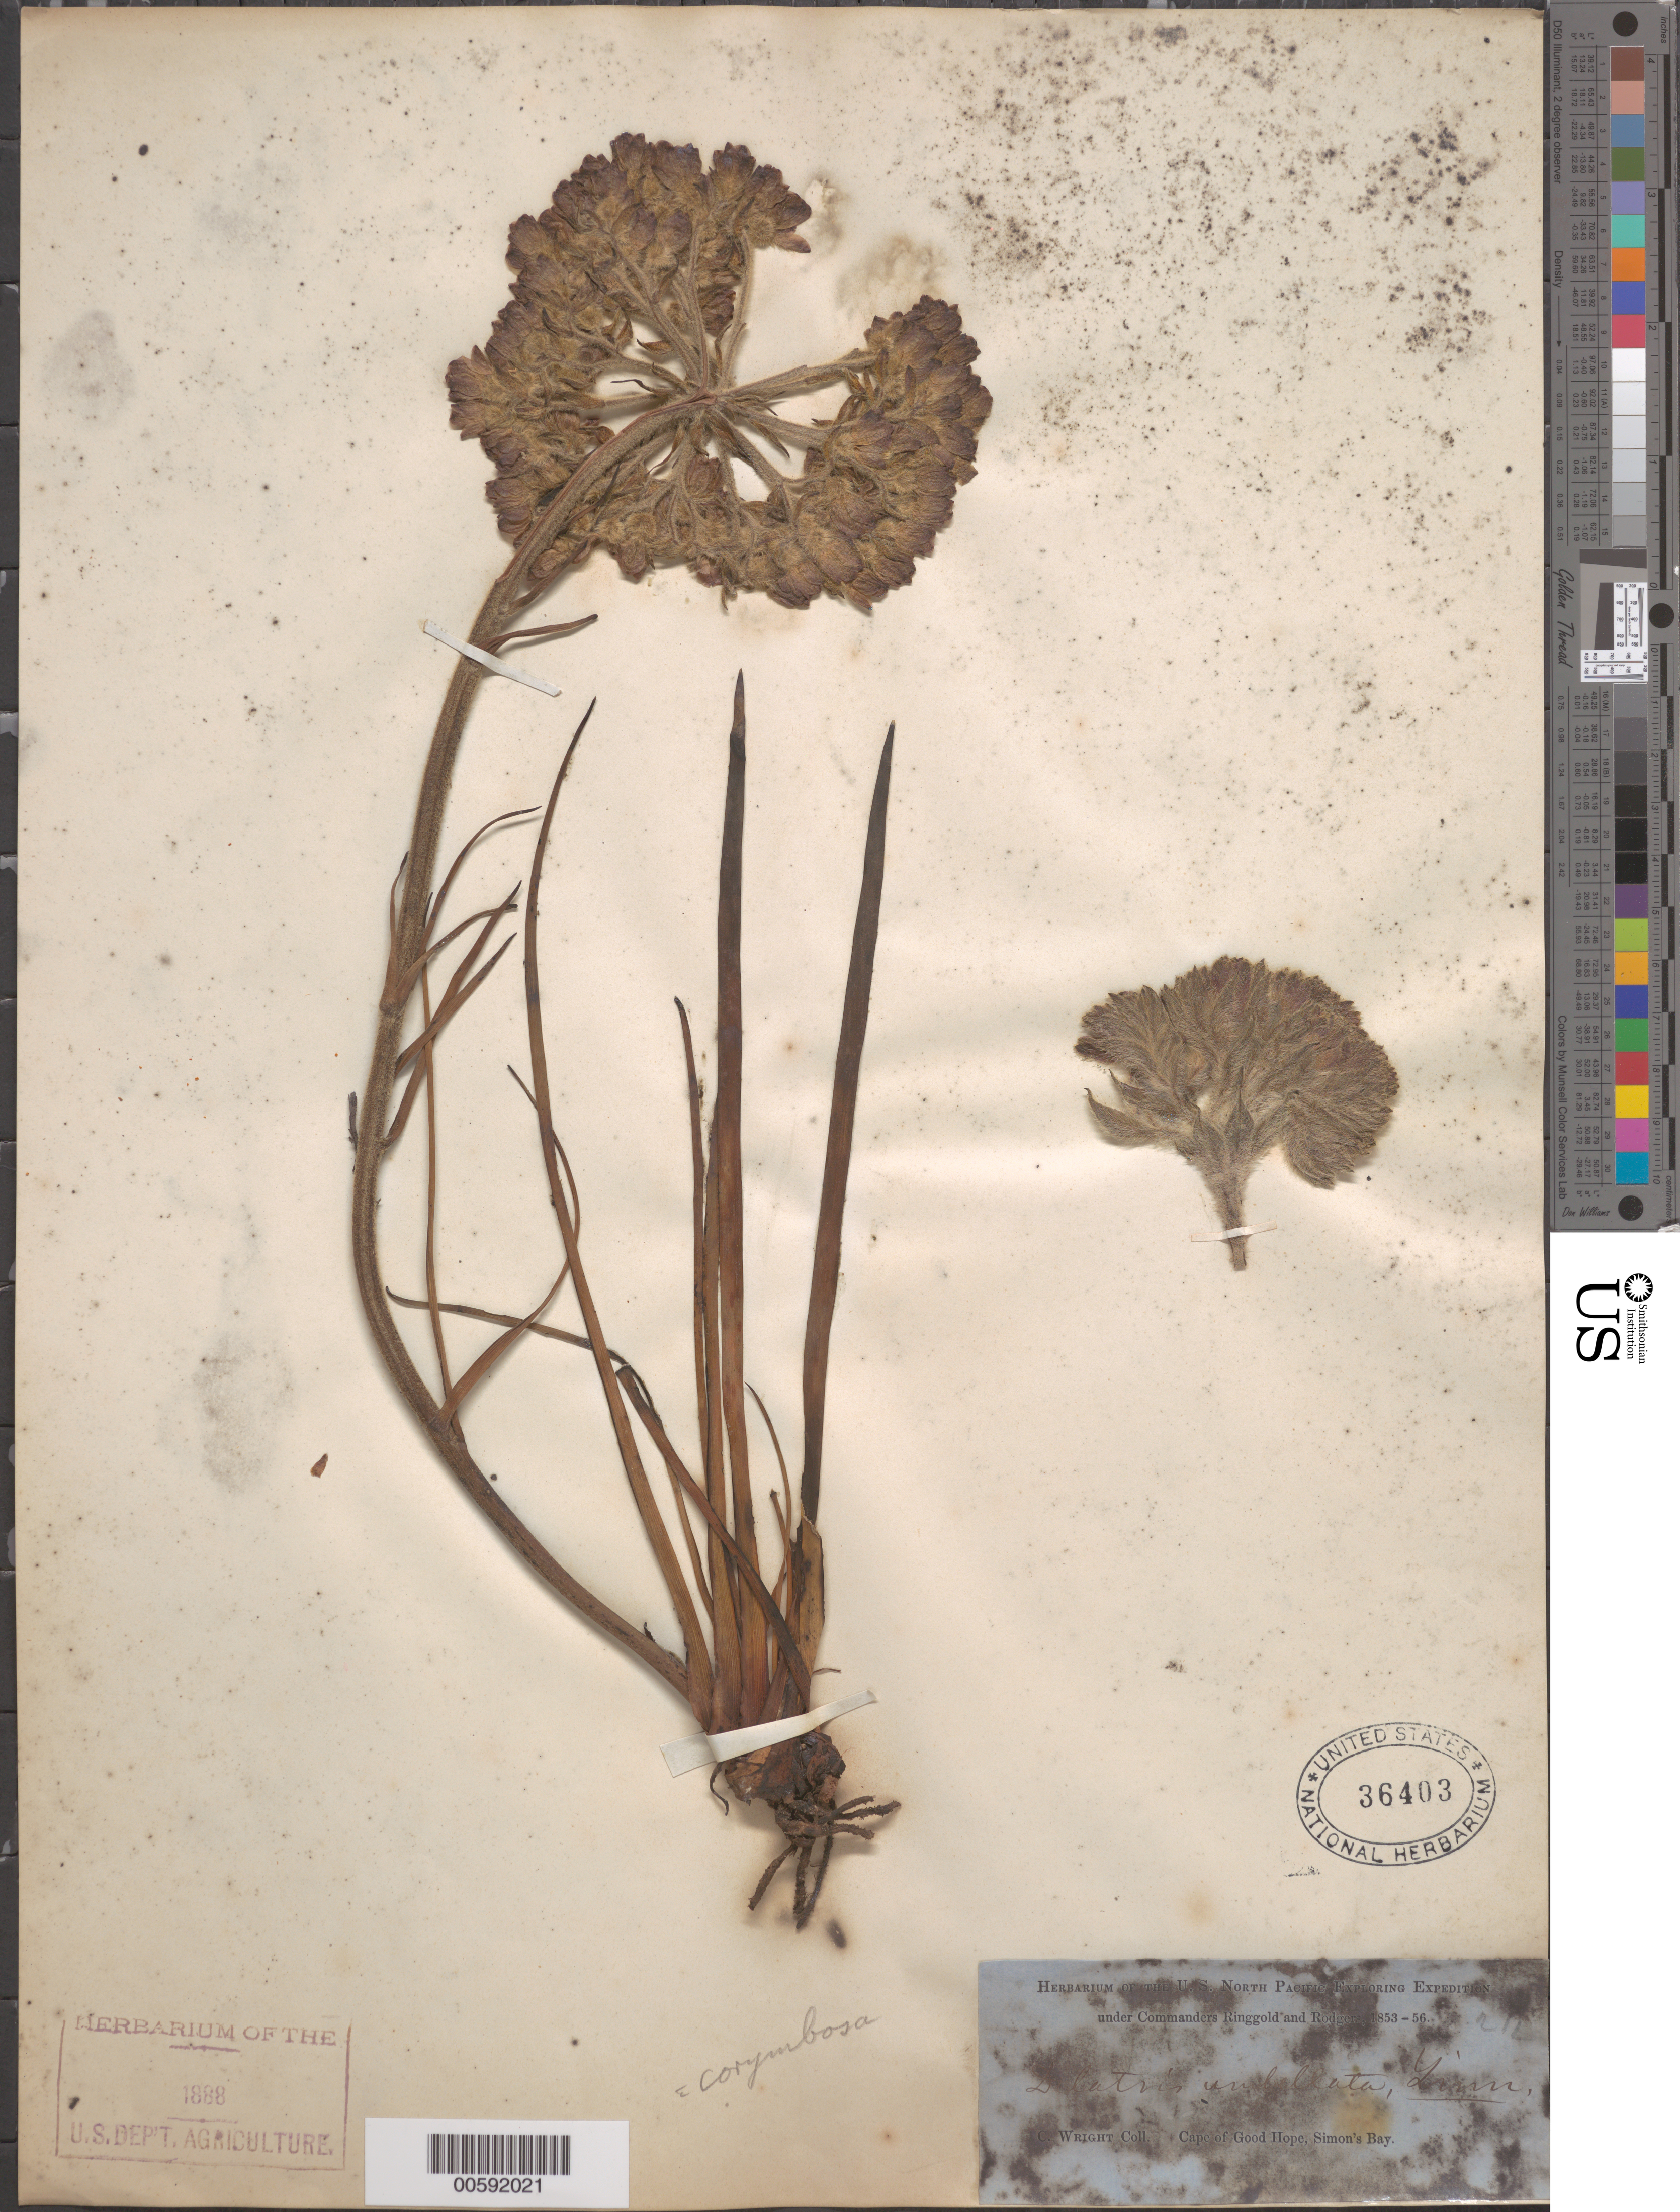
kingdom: Plantae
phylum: Tracheophyta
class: Liliopsida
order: Commelinales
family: Haemodoraceae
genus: Dilatris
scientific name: Dilatris corymbosa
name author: P.J. Bergius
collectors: C. Wright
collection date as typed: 1853 to -- --- 1856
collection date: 1853/1856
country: South Africa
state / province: Western Cape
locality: Cape of Good Hope, Simon's Bay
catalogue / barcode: US 36403